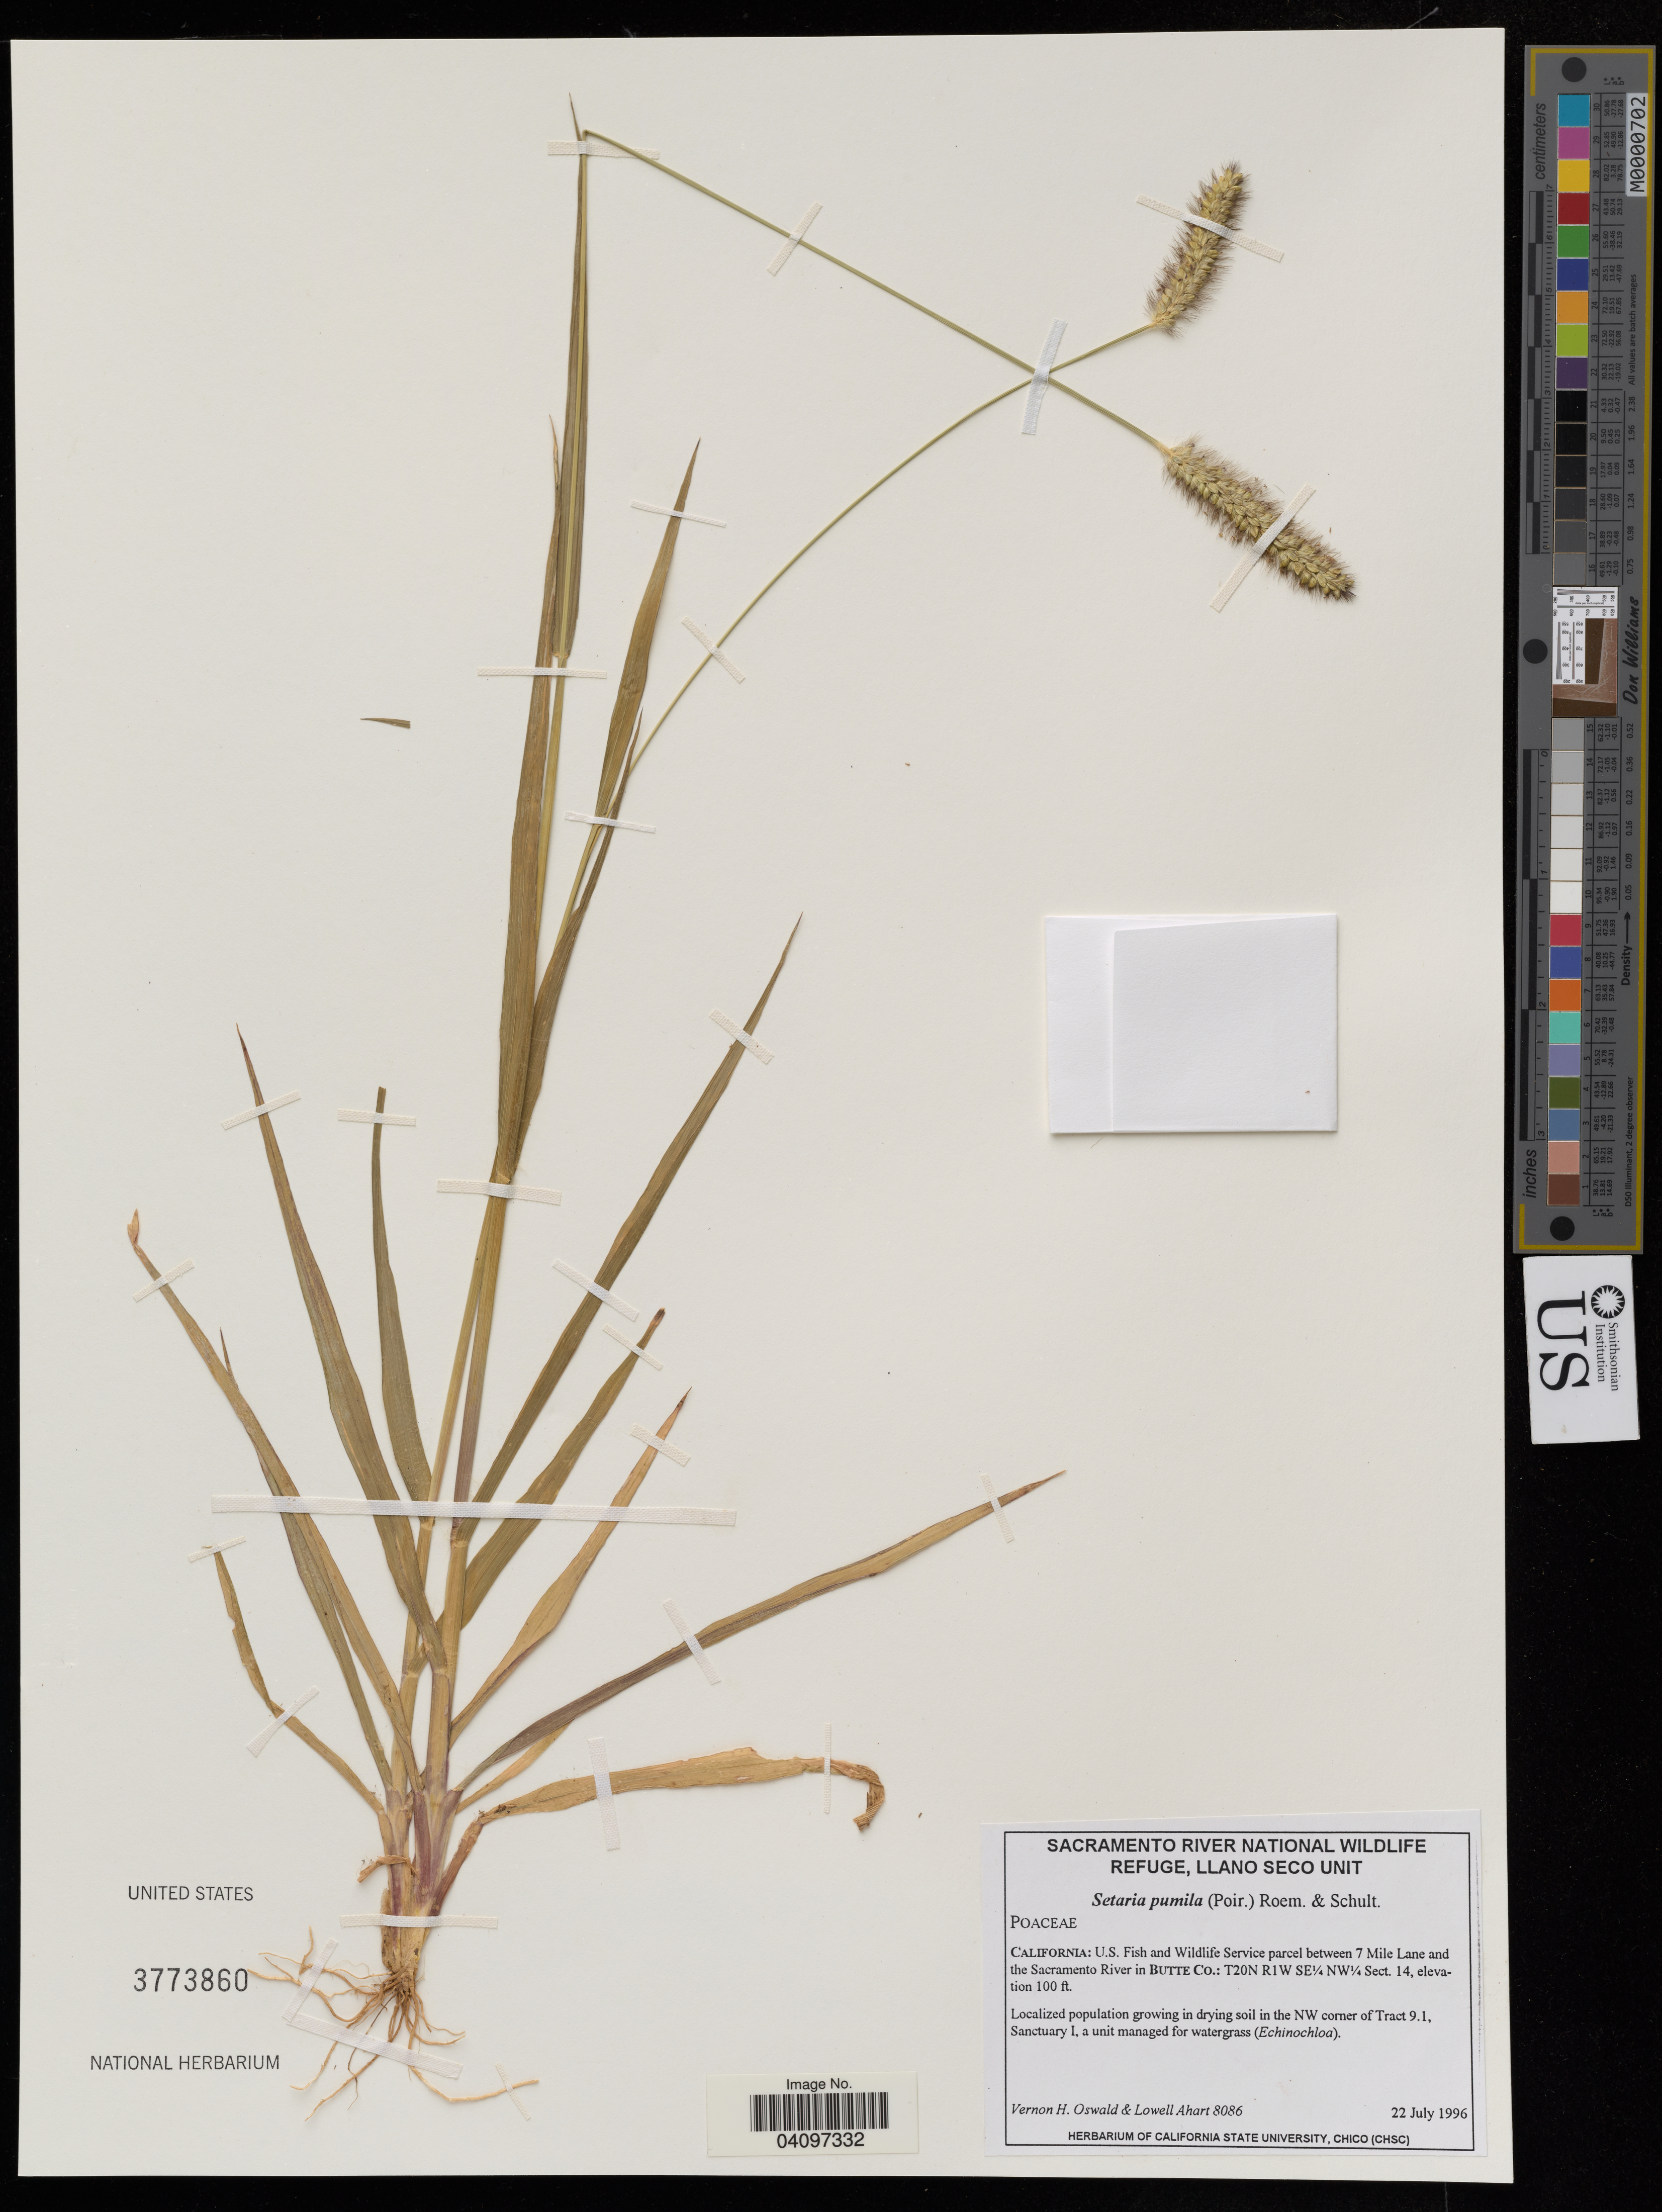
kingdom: Plantae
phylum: Tracheophyta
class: Liliopsida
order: Poales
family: Poaceae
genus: Setaria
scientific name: Setaria pumila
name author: (Poir.) Roem. & Schult.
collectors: V. Oswald & L. Ahart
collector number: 8086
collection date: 1996-07-22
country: United States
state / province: California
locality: U.S. Fish and Wildlife Service parcel between 7 Mile Lane and the Sacramento River in Butte Co.: T20N R1W SE1/4 NW1/4 Sect. 14.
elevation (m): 30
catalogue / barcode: US 3773860